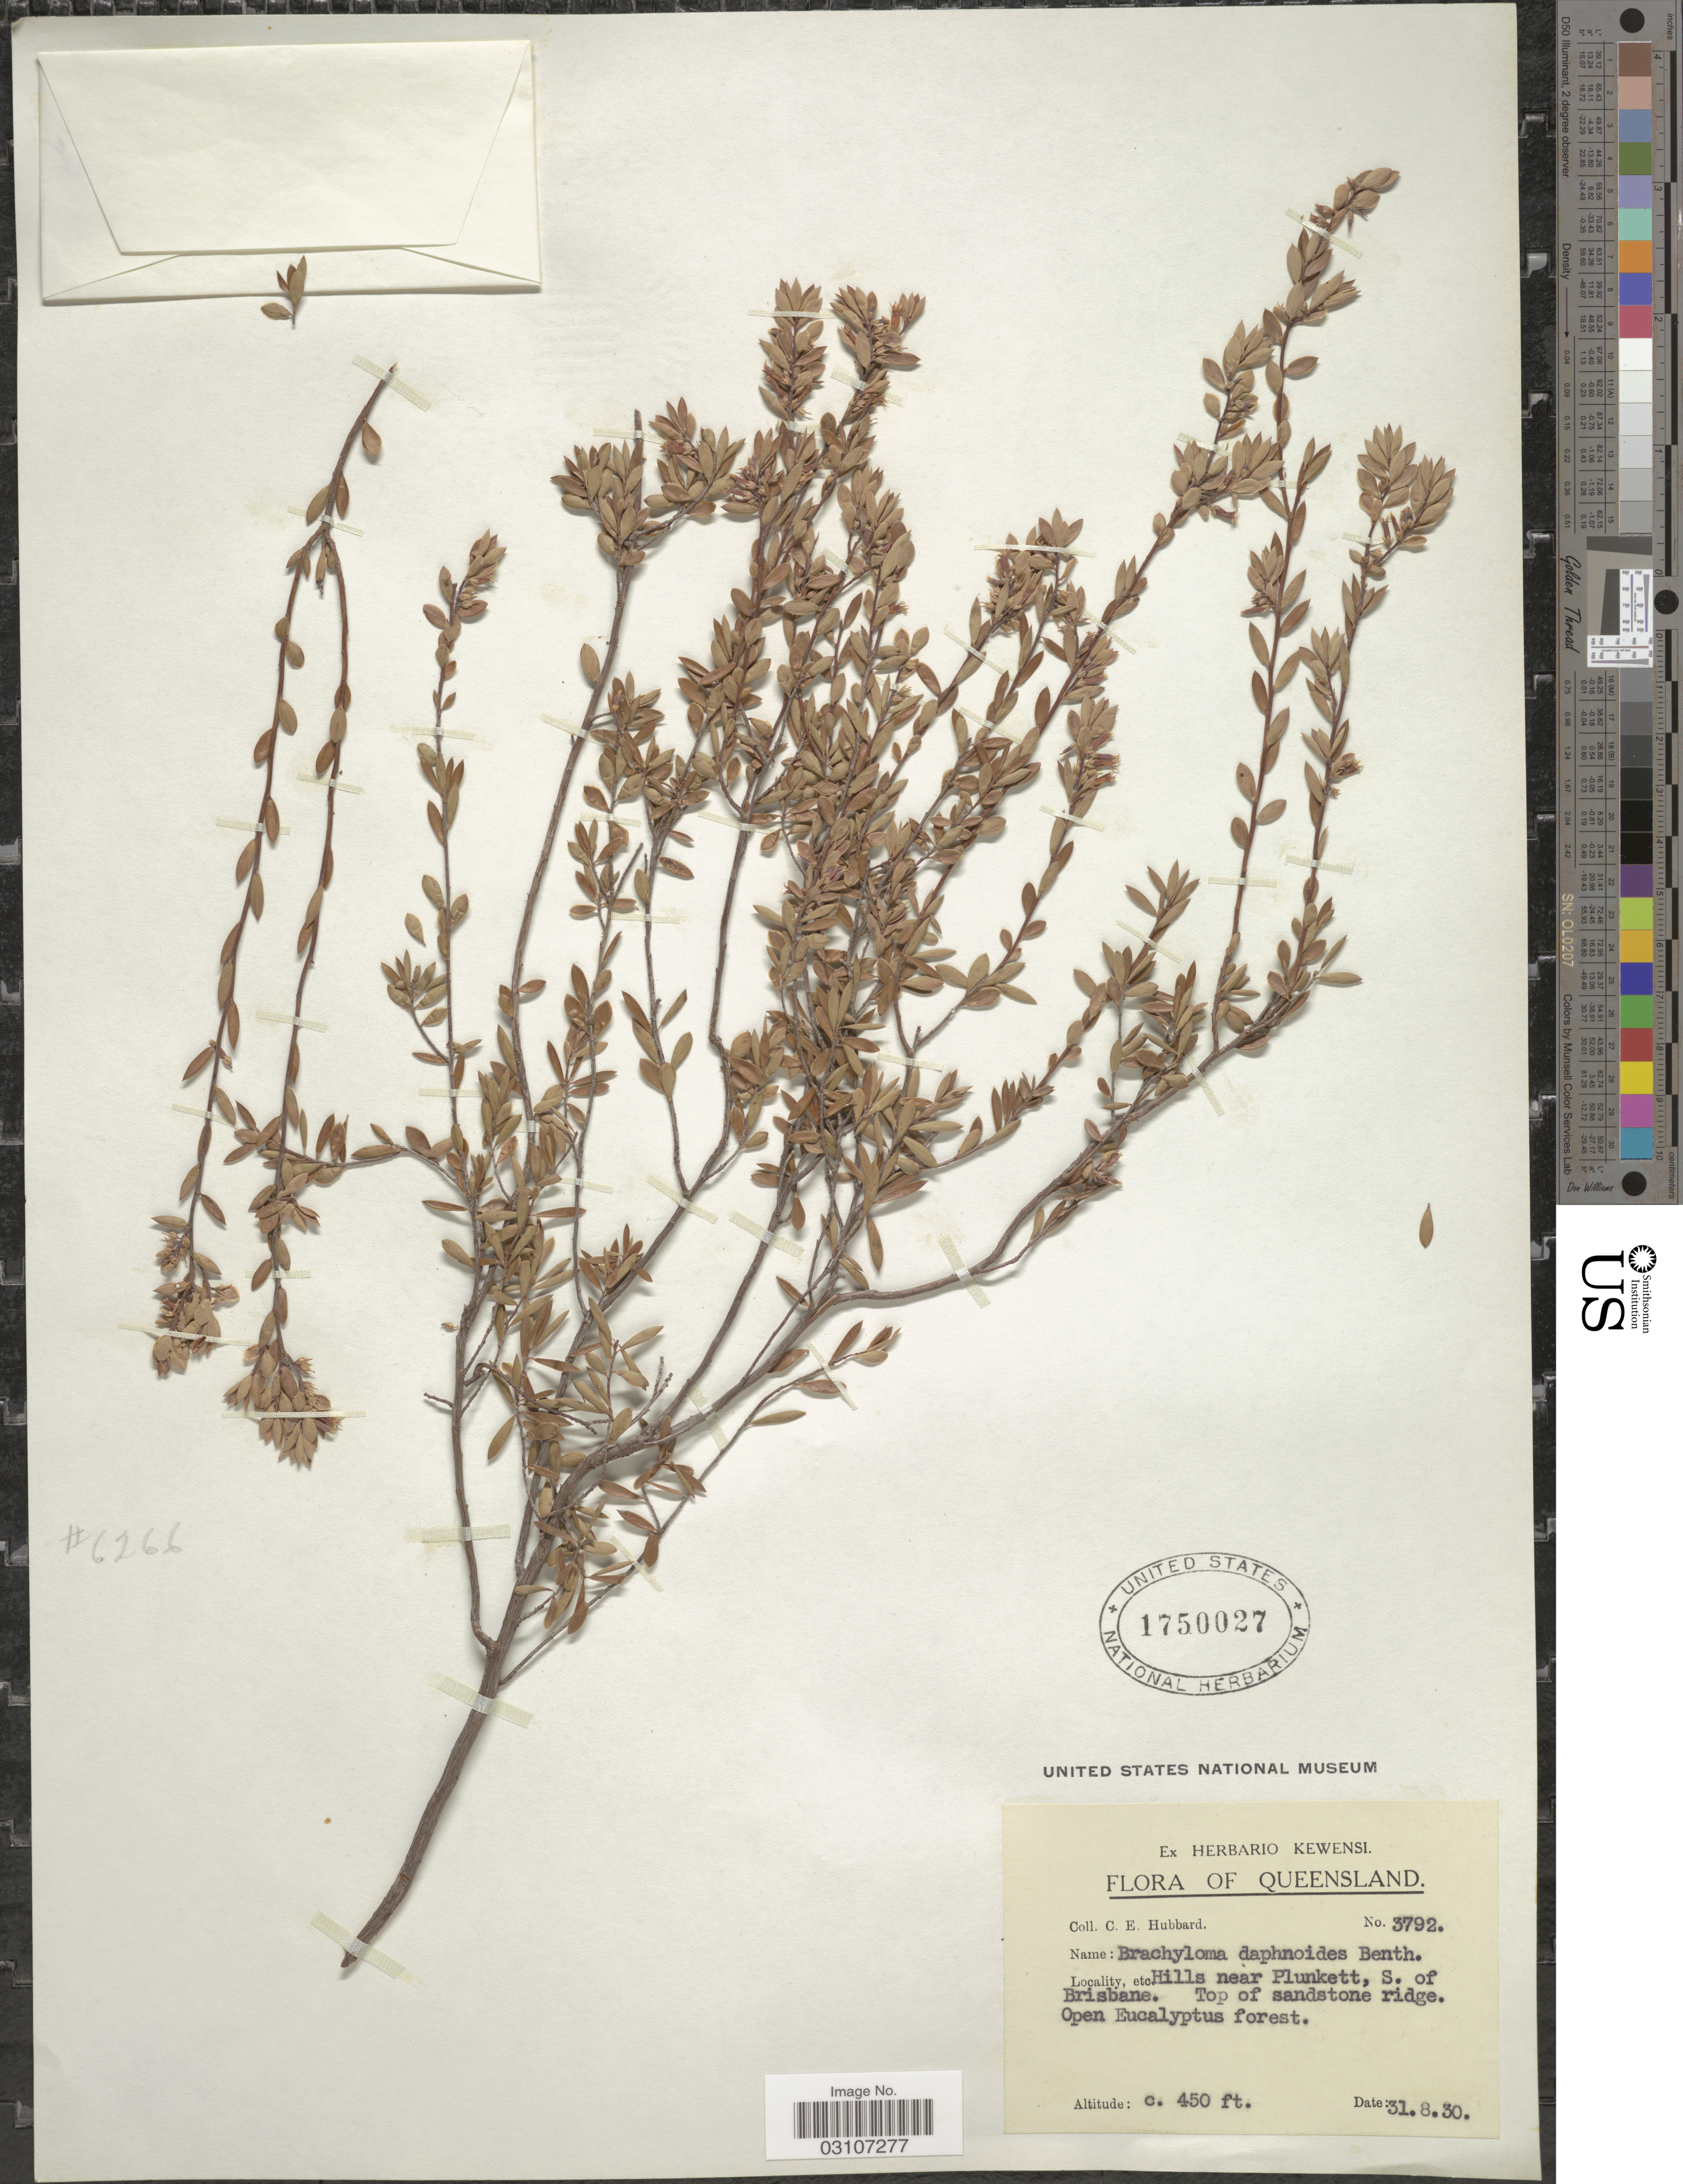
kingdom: Plantae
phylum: Tracheophyta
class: Magnoliopsida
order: Ericales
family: Ericaceae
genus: Brachyloma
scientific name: Brachyloma daphnoides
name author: (Sm.) Benth.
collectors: C. E. Hubbard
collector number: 3792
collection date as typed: Transcribed d/m/y: 31/8/30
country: Australia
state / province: Queensland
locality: Hills near Plunkett, S. of Brisbane. Top of sandstone ridge.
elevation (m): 137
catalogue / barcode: US 1750027